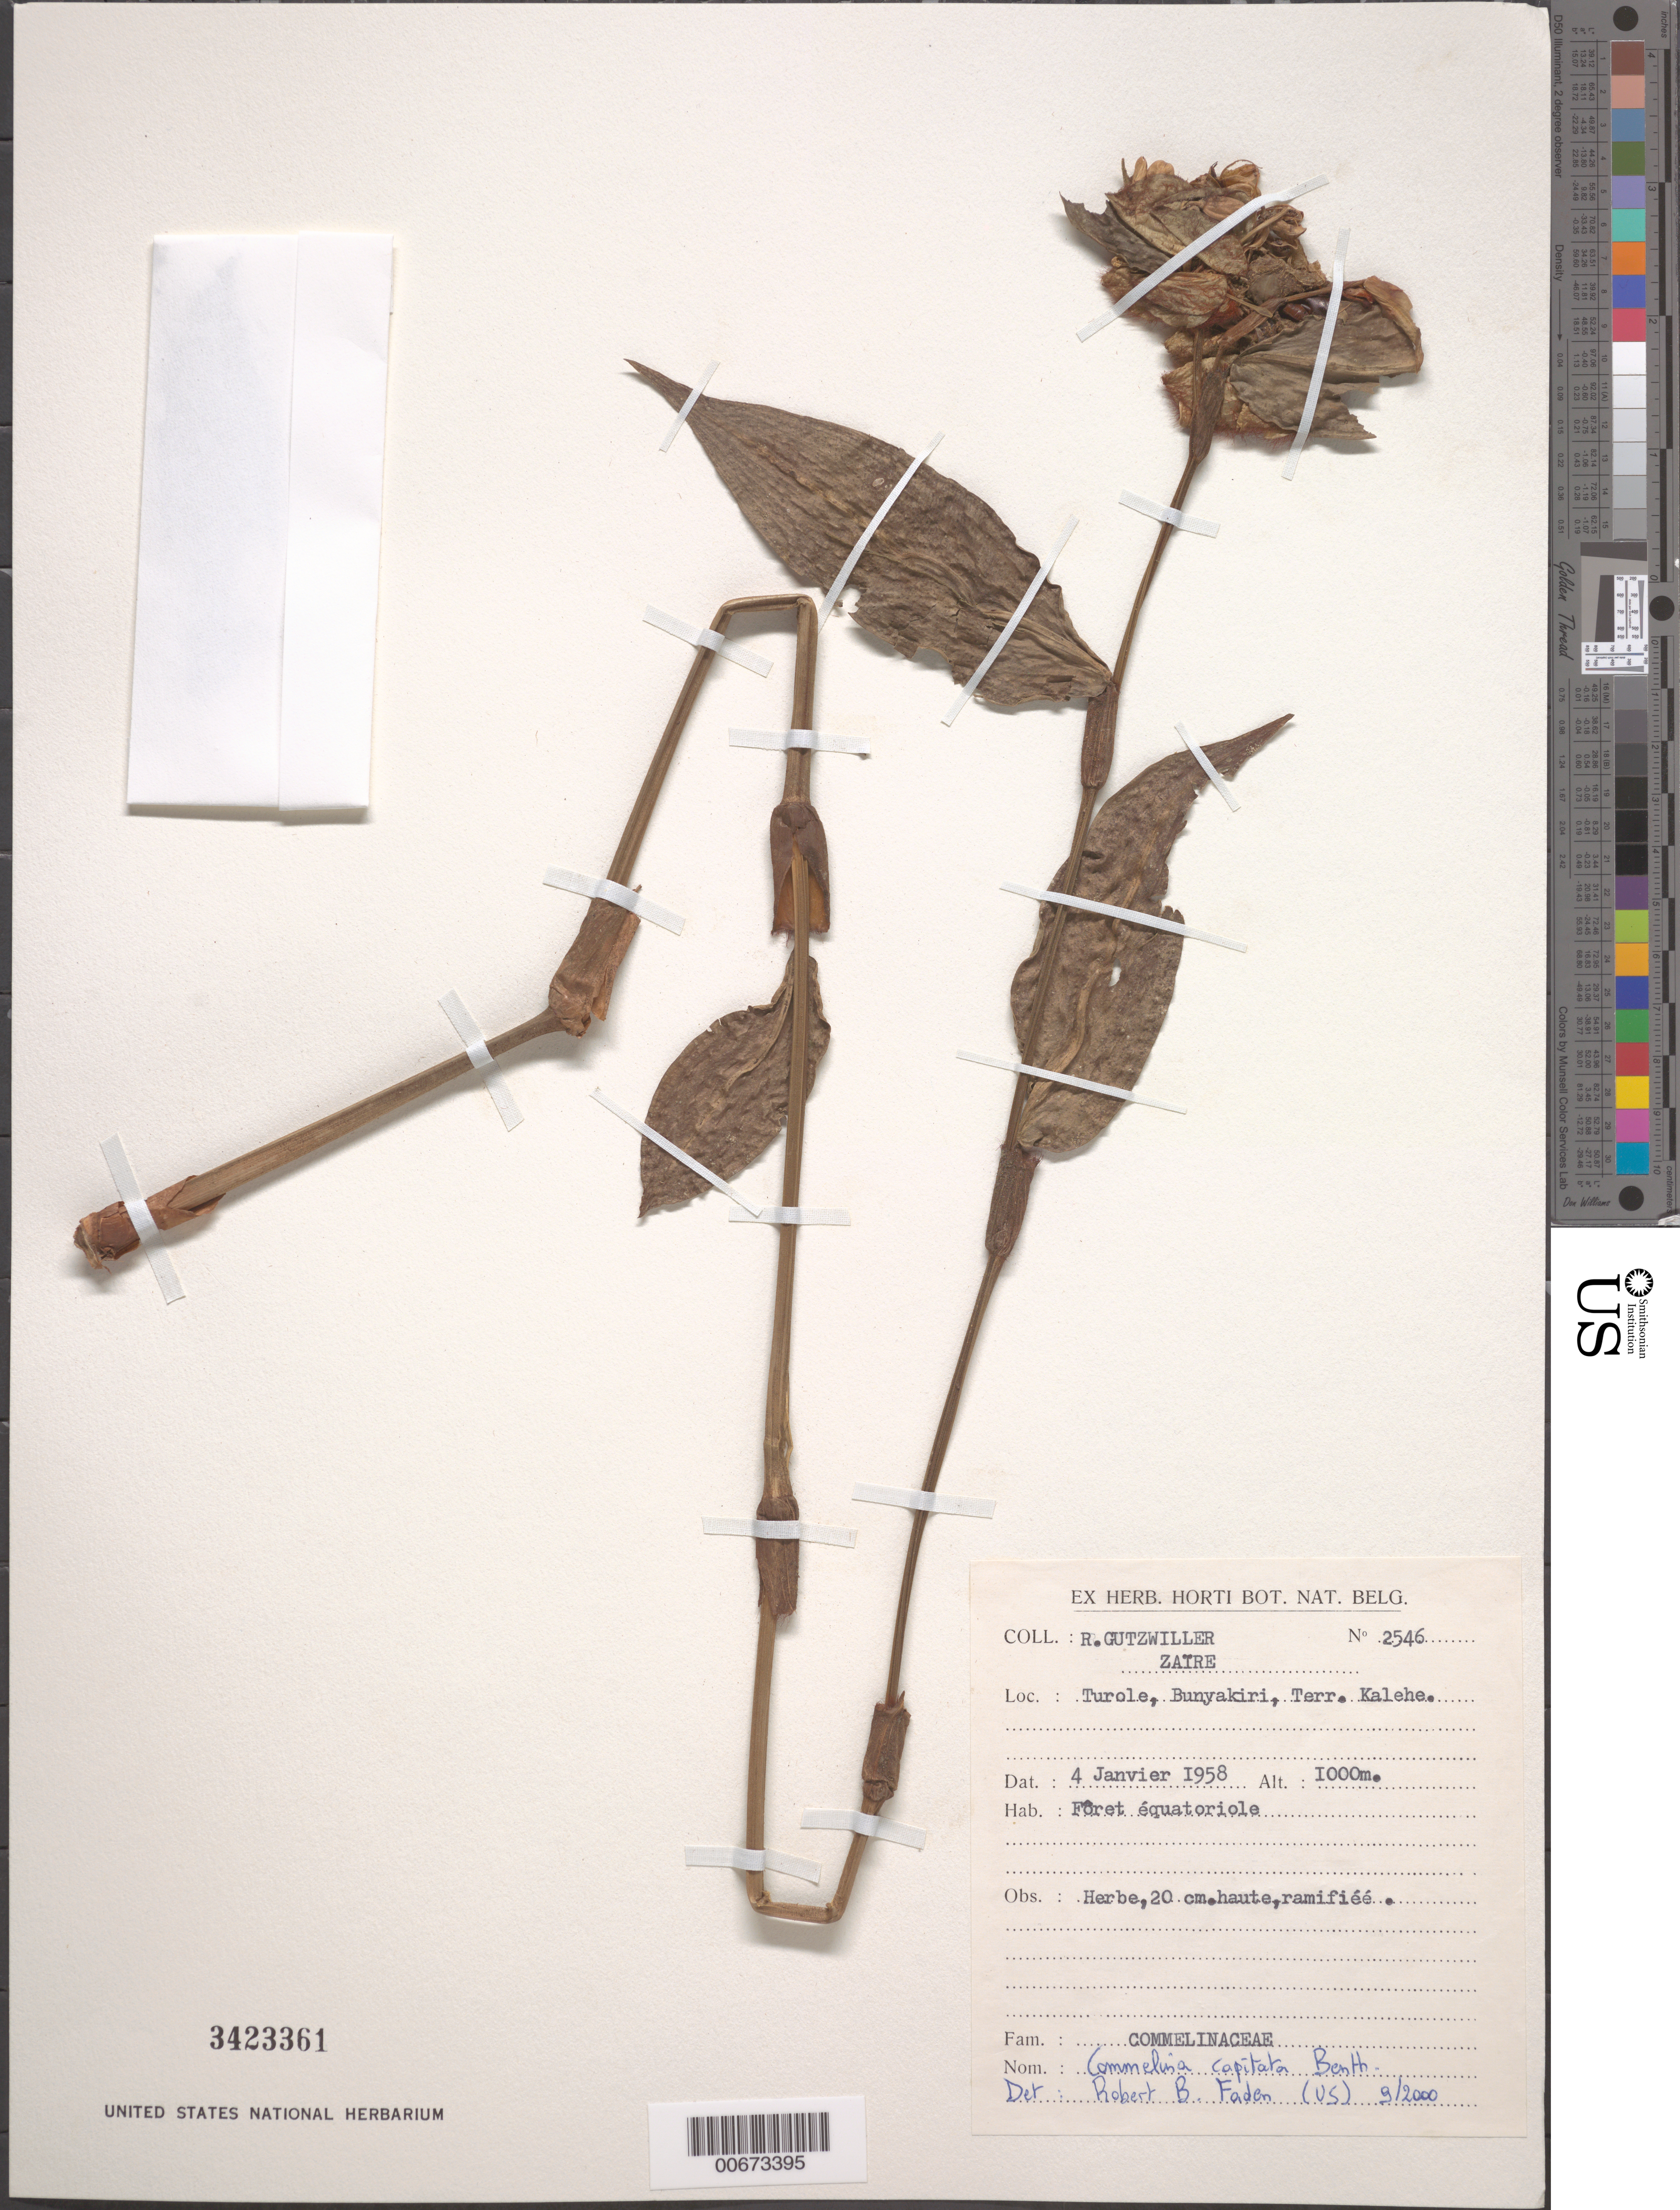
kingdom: Plantae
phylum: Tracheophyta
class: Liliopsida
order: Commelinales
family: Commelinaceae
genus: Commelina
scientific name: Commelina capitata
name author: Benth.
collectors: R. Gutzwiller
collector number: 2546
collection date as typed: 04 Jan 1958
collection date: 1958-01-04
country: Congo, Democratic Republic of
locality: Turole, Bunyakiri, Kalehe Terr.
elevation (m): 1000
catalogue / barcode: US 3423361